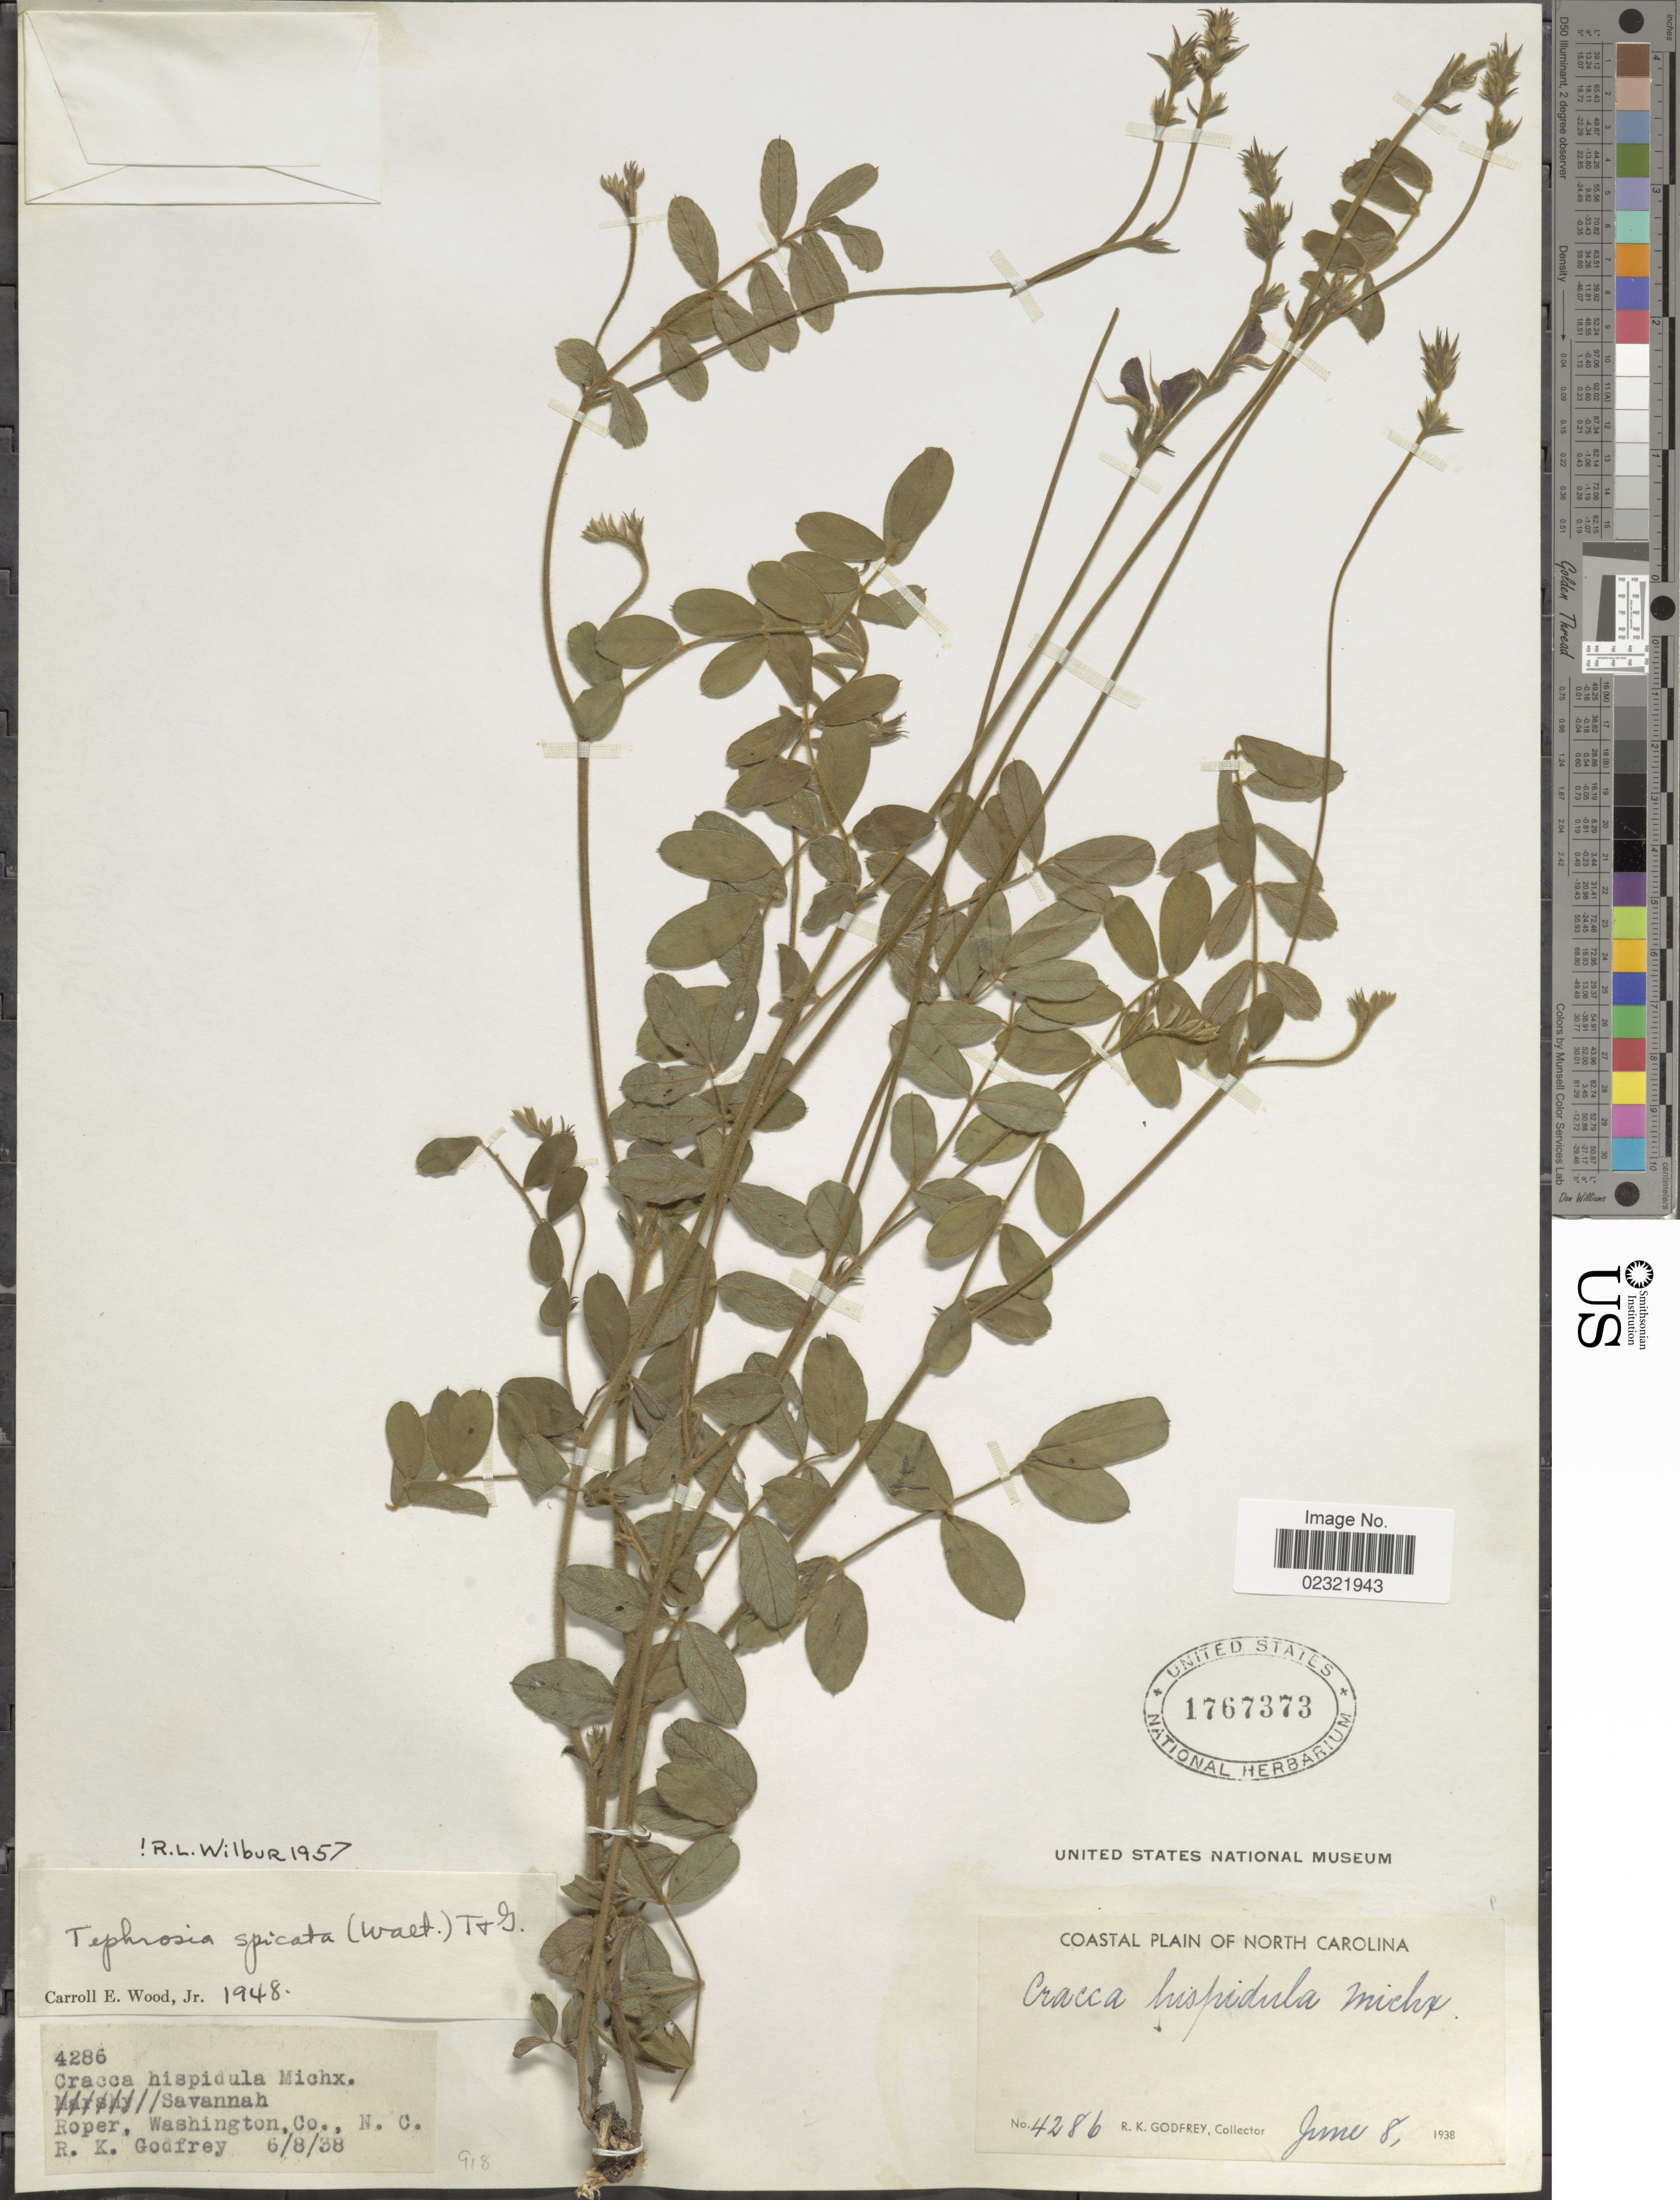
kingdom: Plantae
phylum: Tracheophyta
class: Magnoliopsida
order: Fabales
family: Fabaceae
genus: Tephrosia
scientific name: Tephrosia spicata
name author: (Walter) Torr. & A. Gray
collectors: R. K. Godfrey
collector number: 4286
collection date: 1938-06-08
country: United States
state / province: North Carolina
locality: Coastal Plain of North Carolina, Savannah, Roper, Washington Co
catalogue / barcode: US 1767373